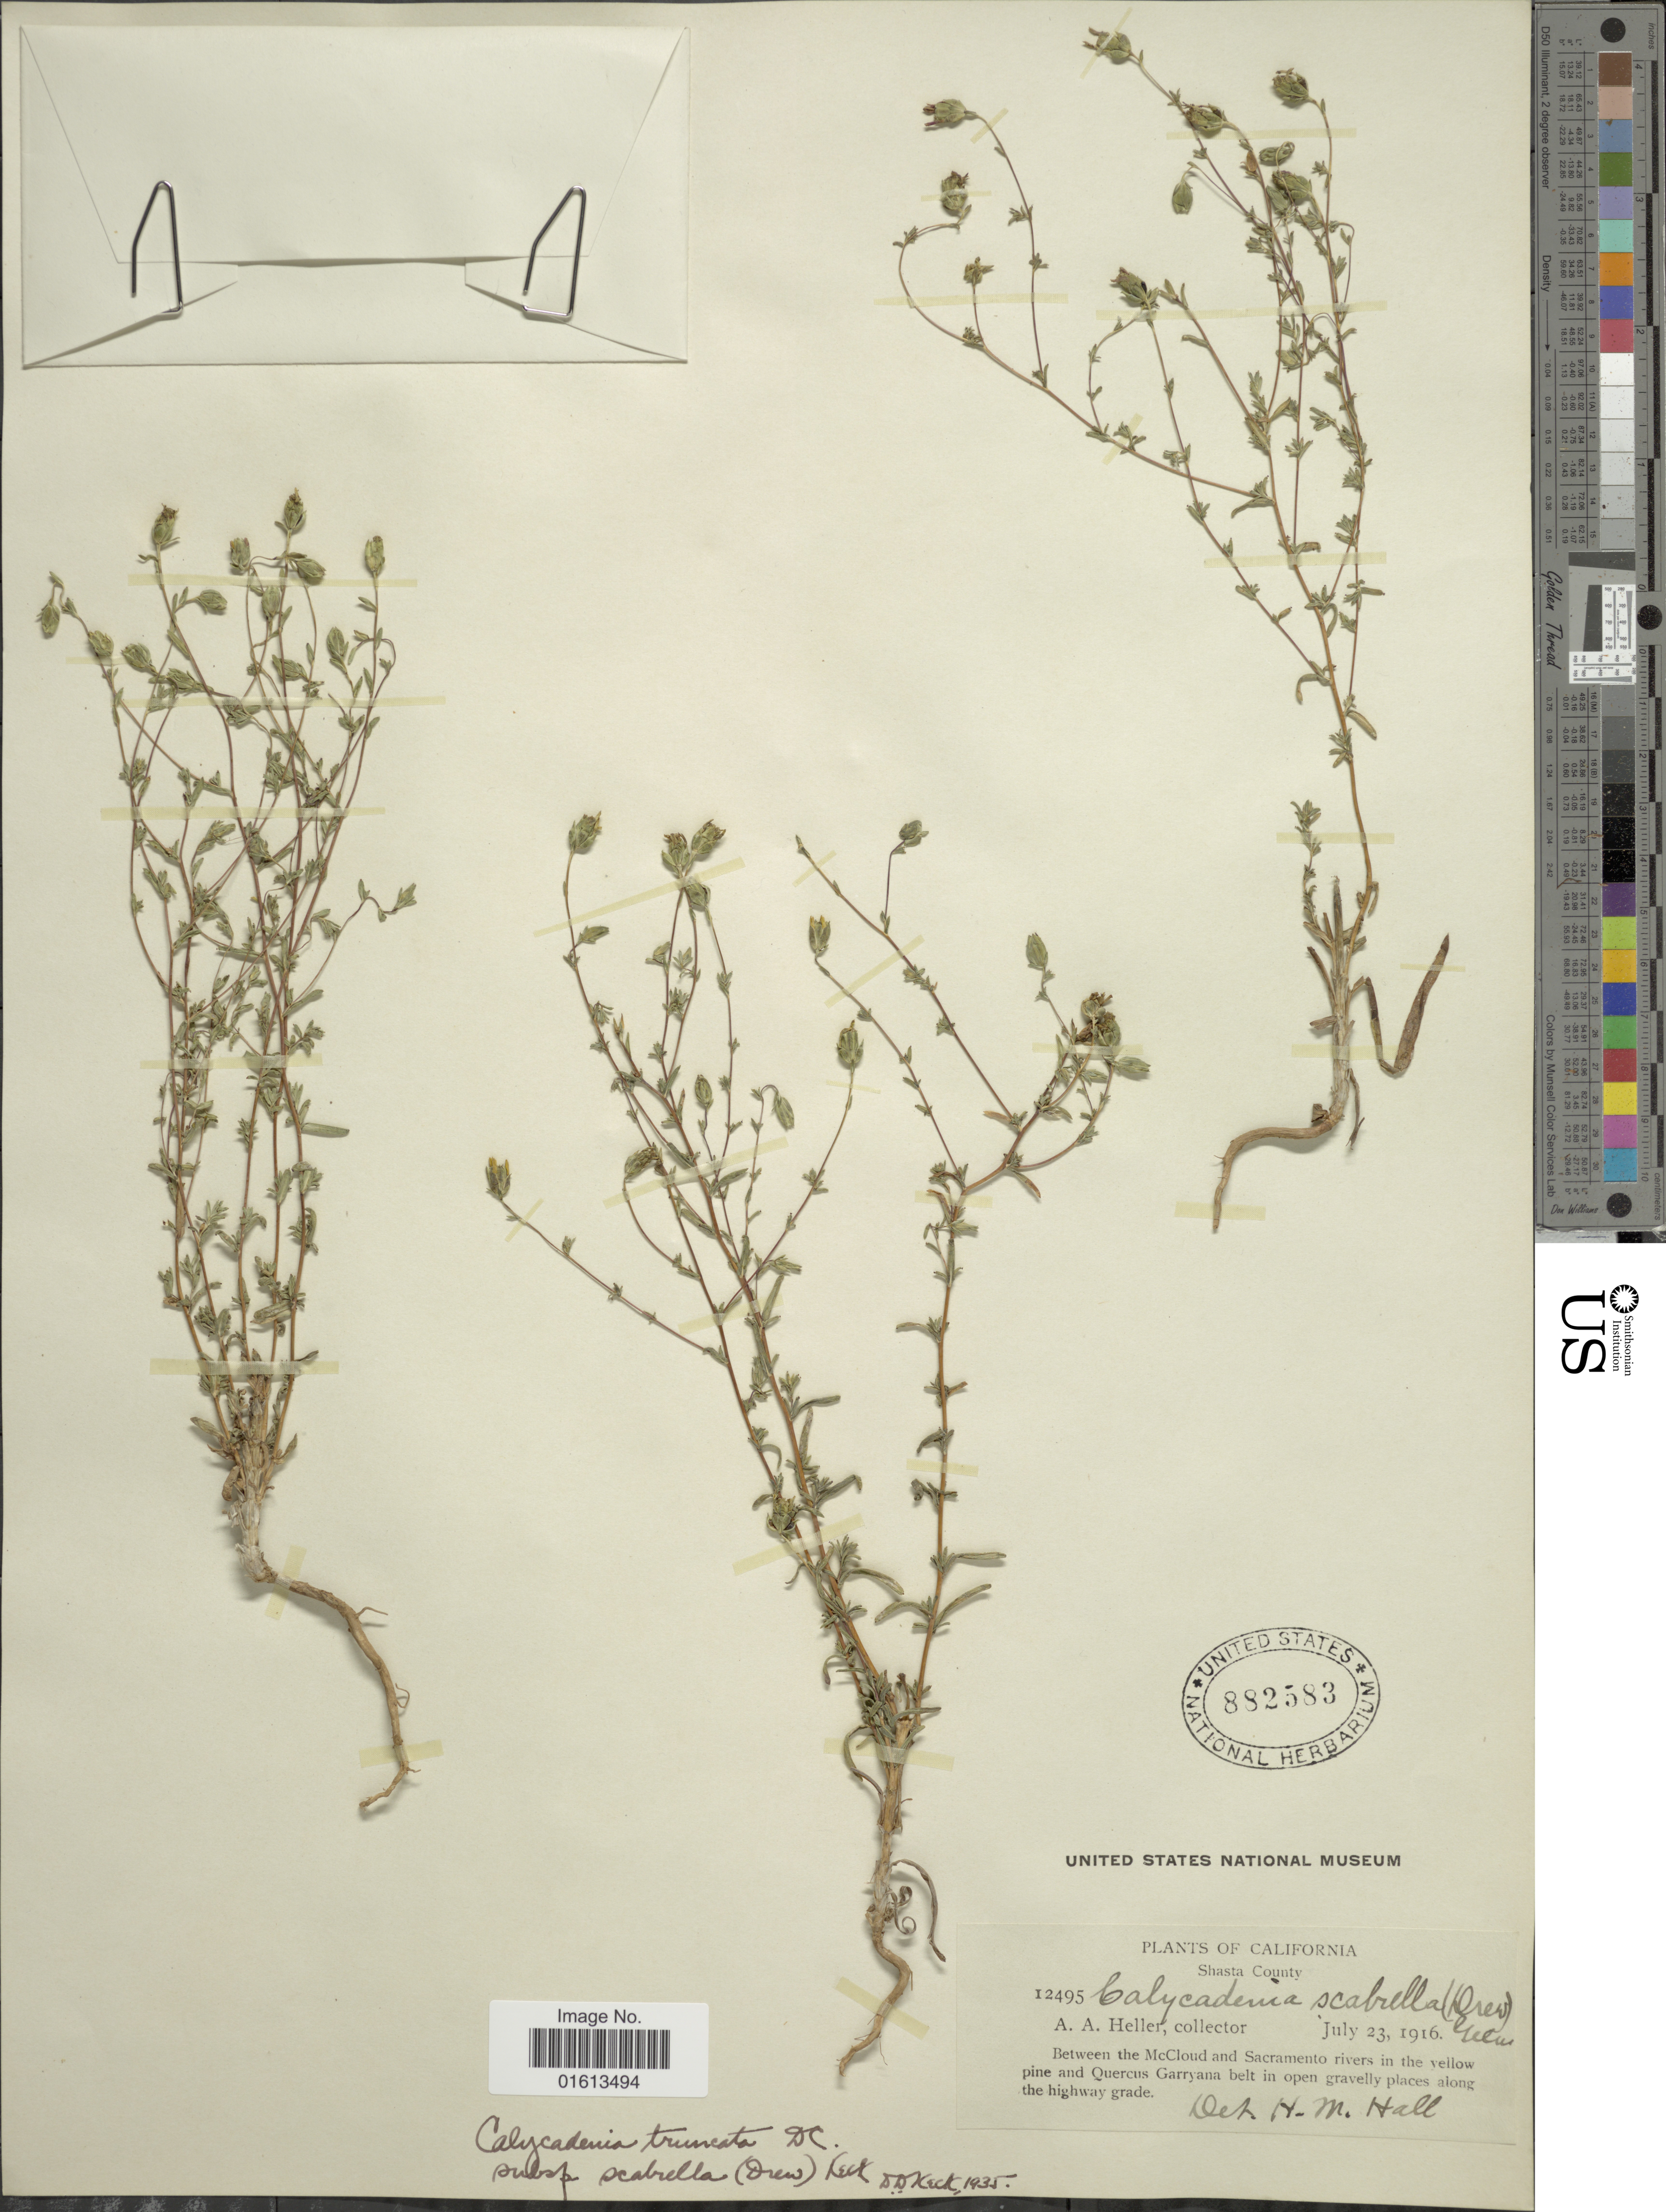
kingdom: Plantae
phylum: Tracheophyta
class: Magnoliopsida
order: Asterales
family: Asteraceae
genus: Calycadenia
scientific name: Calycadenia truncata subsp. scabrella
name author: (Drew) D.D. Keck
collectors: A. A. Heller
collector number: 12495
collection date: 1916-07-23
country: United States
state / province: California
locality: Between the McCloud and Sacramento rivers in the yellow pine and Quercus Garryana belt in open gravelly places along the highway grade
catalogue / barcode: US 882583